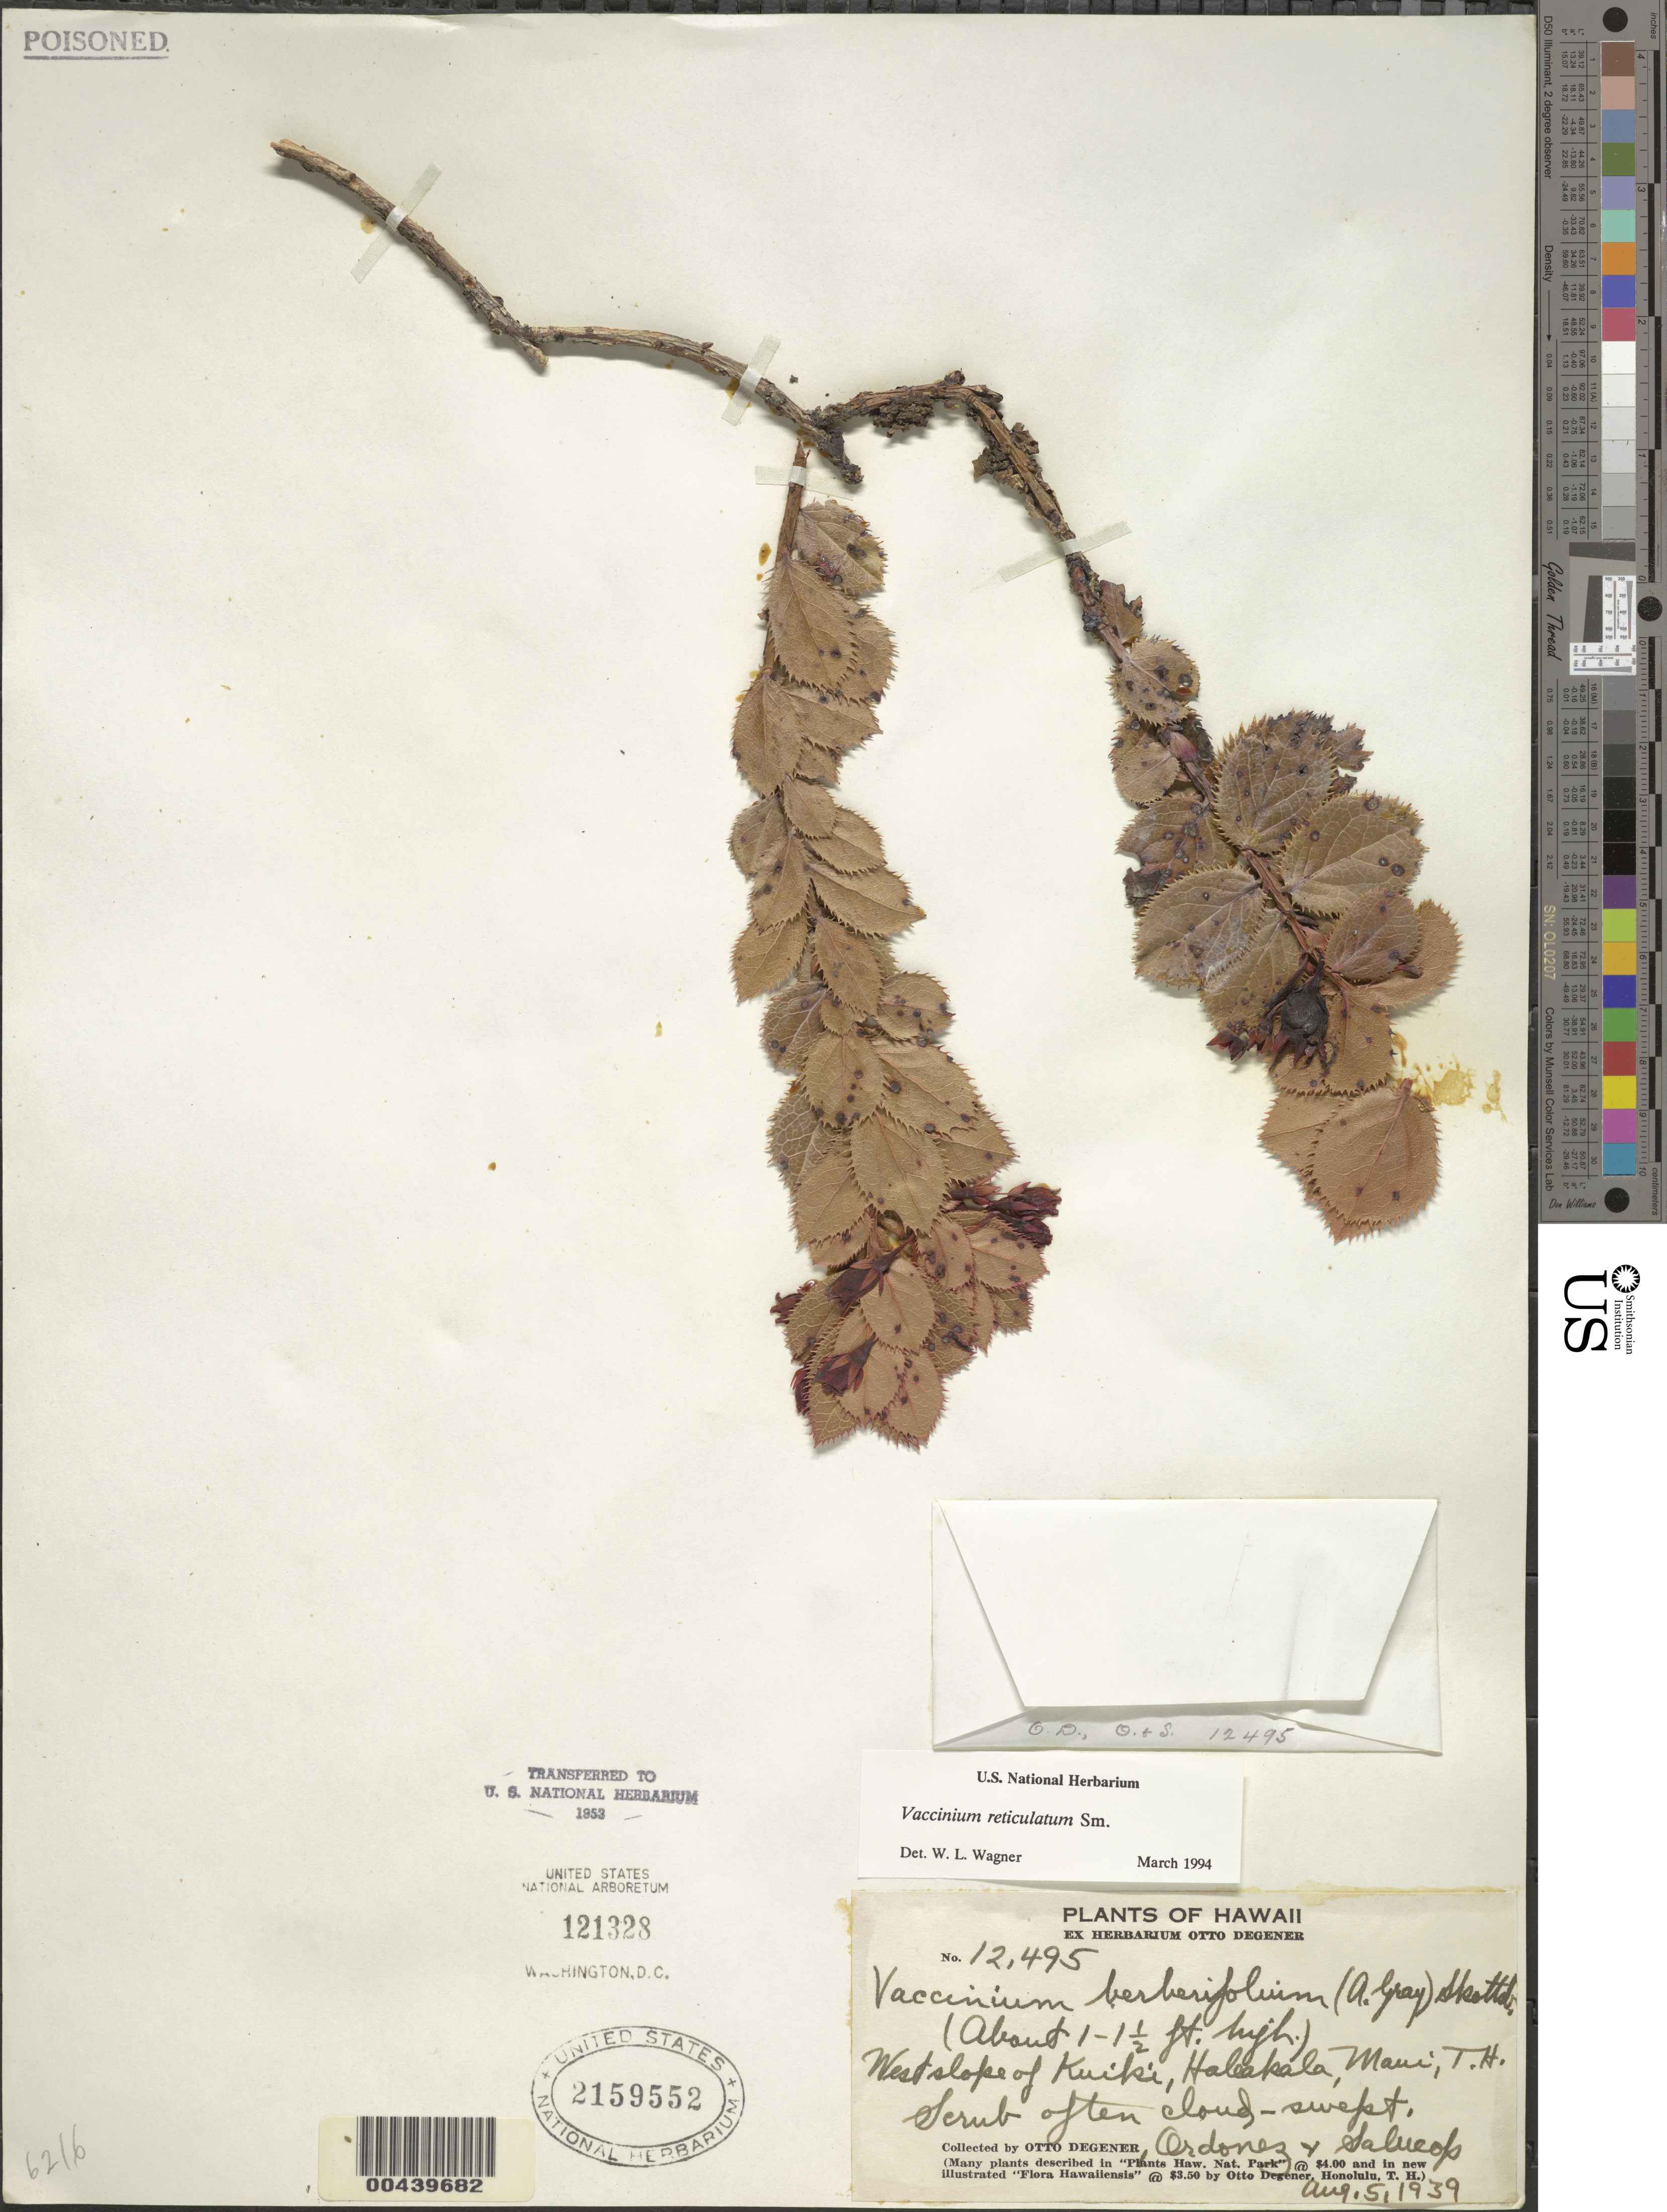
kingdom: Plantae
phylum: Tracheophyta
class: Magnoliopsida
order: Ericales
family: Ericaceae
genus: Vaccinium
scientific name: Vaccinium reticulatum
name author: Sm.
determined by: Wagner, W. L., (BOT), Smithsonian Institution - National Museum of Natural History (UNITED STATES)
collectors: O. Degener, Ordonez & -- Salucop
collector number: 12495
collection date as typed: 5 Aug 1939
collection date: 1939-08-05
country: United States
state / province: Hawaii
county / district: Maui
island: Maui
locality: W slope of Kuiki, Haleakala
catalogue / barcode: US 2159552